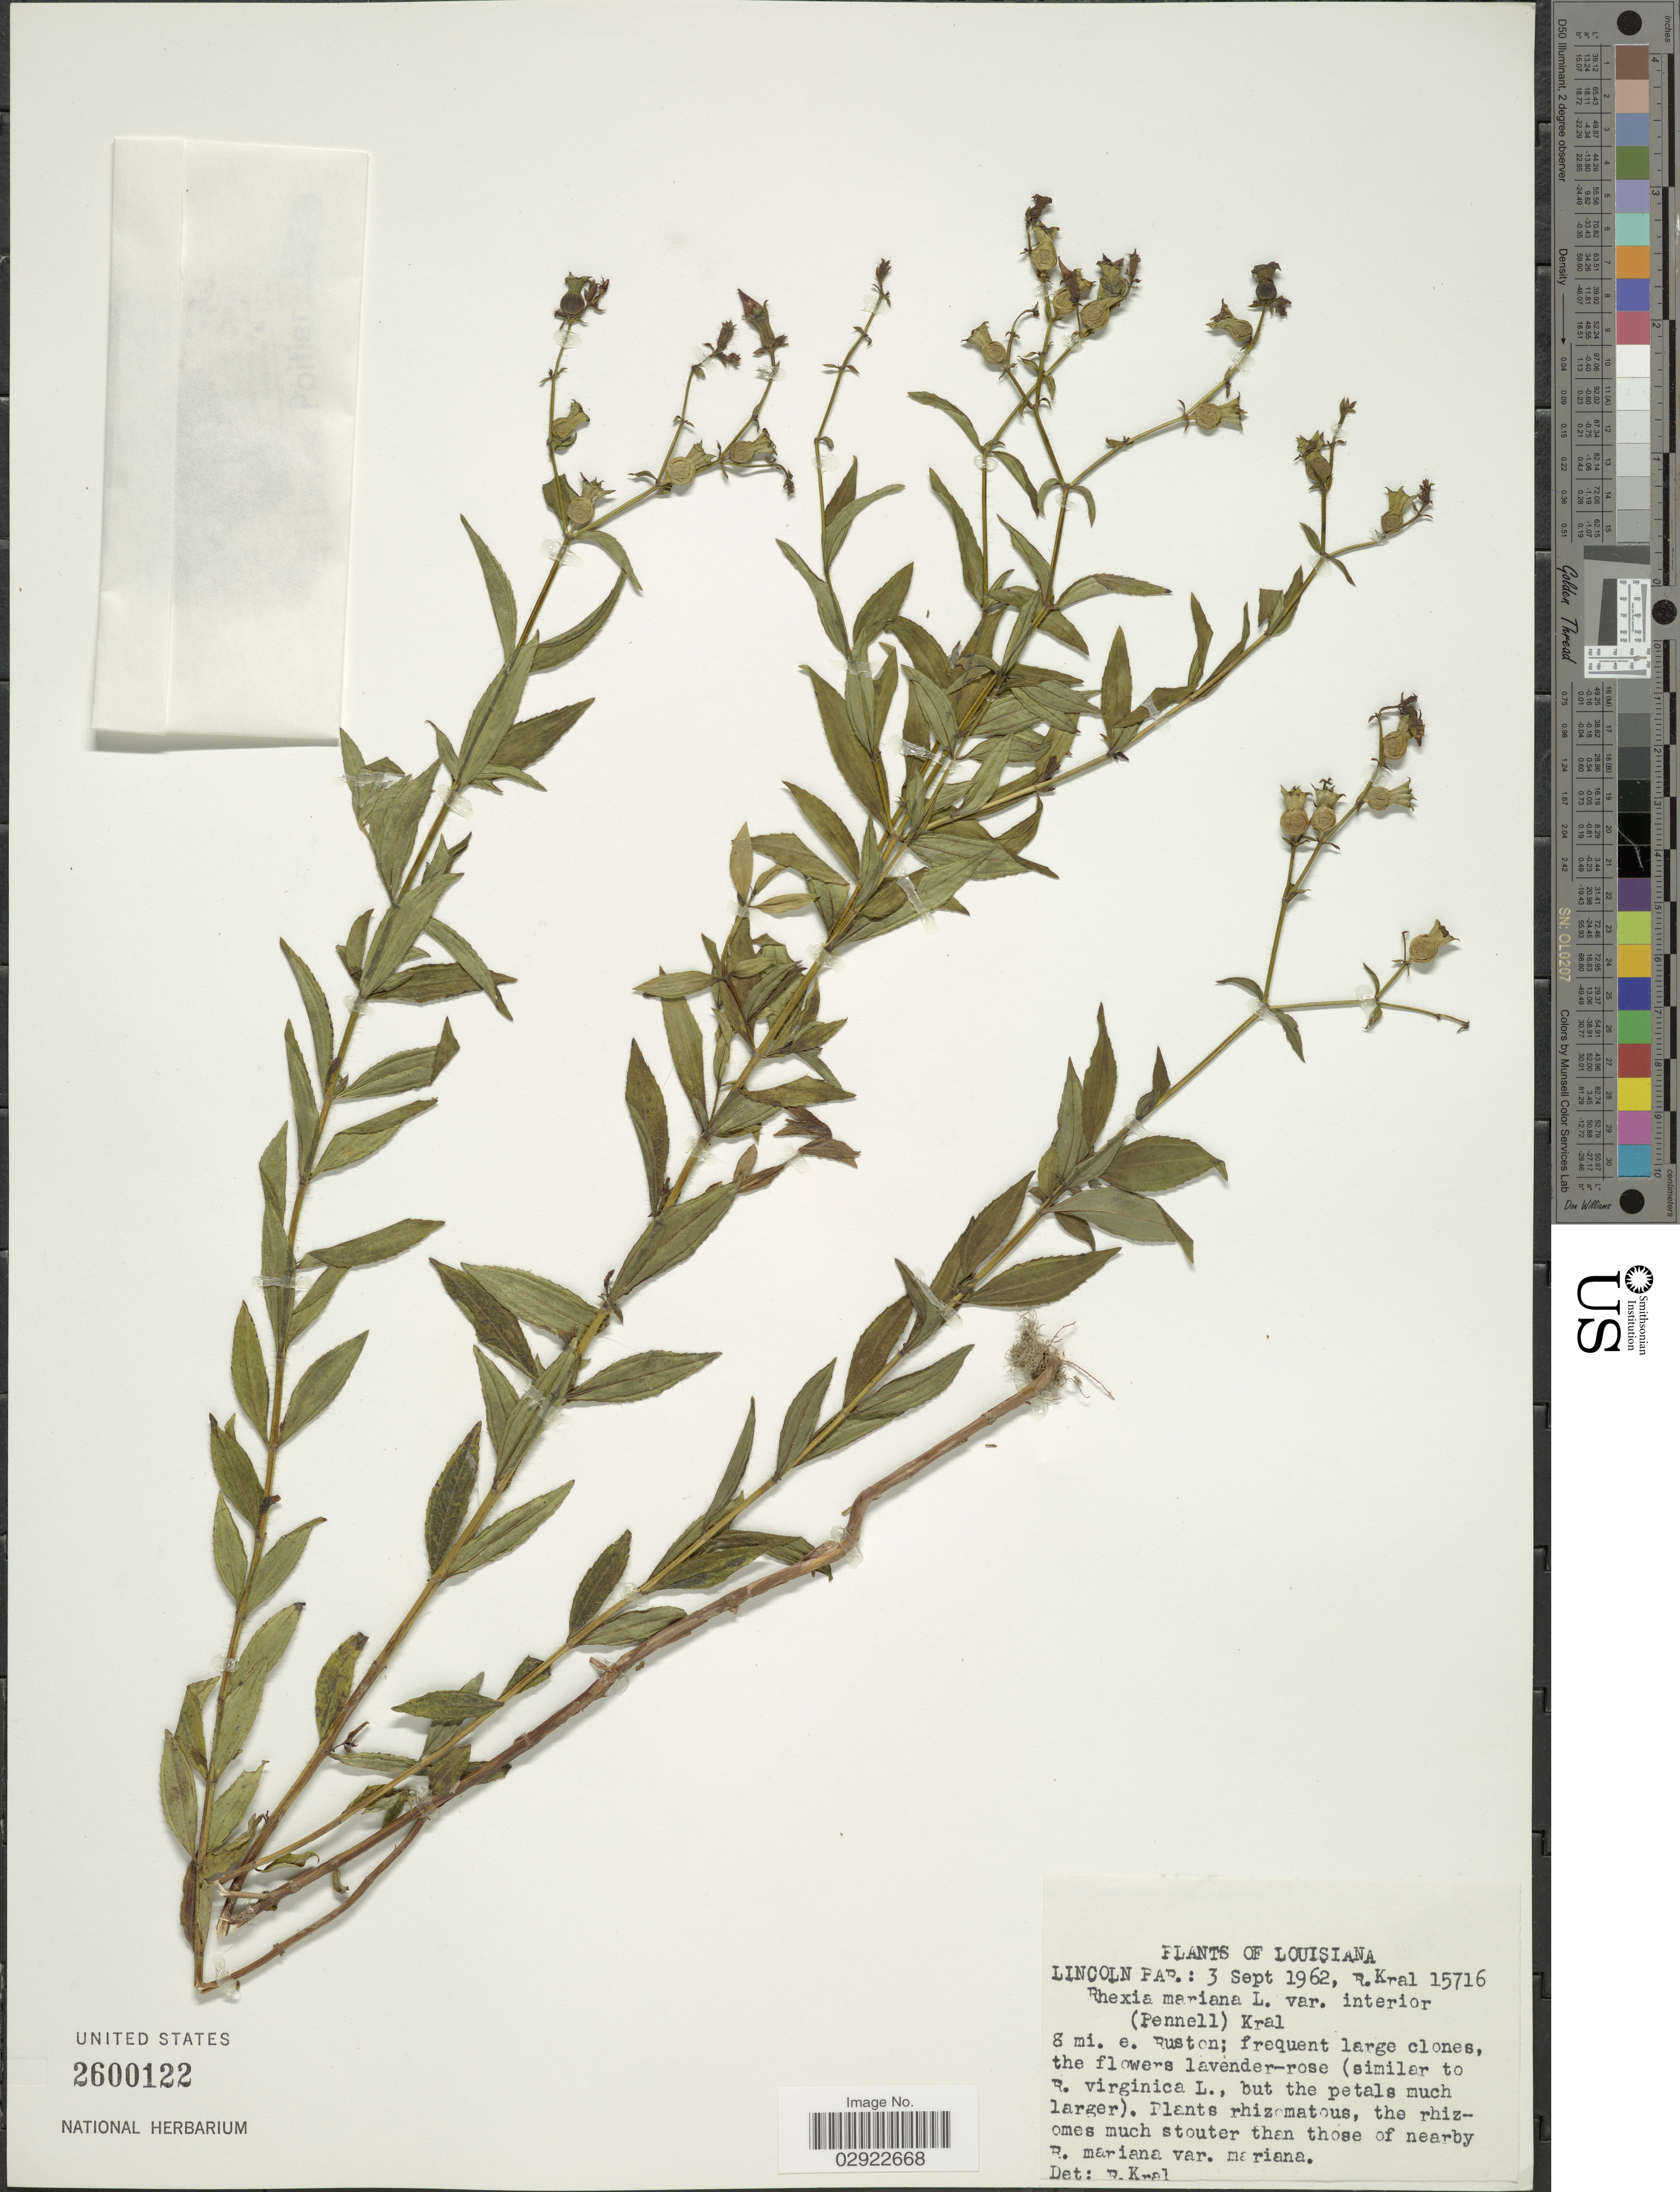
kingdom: Plantae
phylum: Tracheophyta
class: Magnoliopsida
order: Myrtales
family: Melastomataceae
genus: Rhexia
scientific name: Rhexia interior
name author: Pennell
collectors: R. Kral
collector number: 15716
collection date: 1962-09-03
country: United States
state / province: Louisiana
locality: Lincoln Par. 8 mi. e. Ruston.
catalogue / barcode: US 2600122